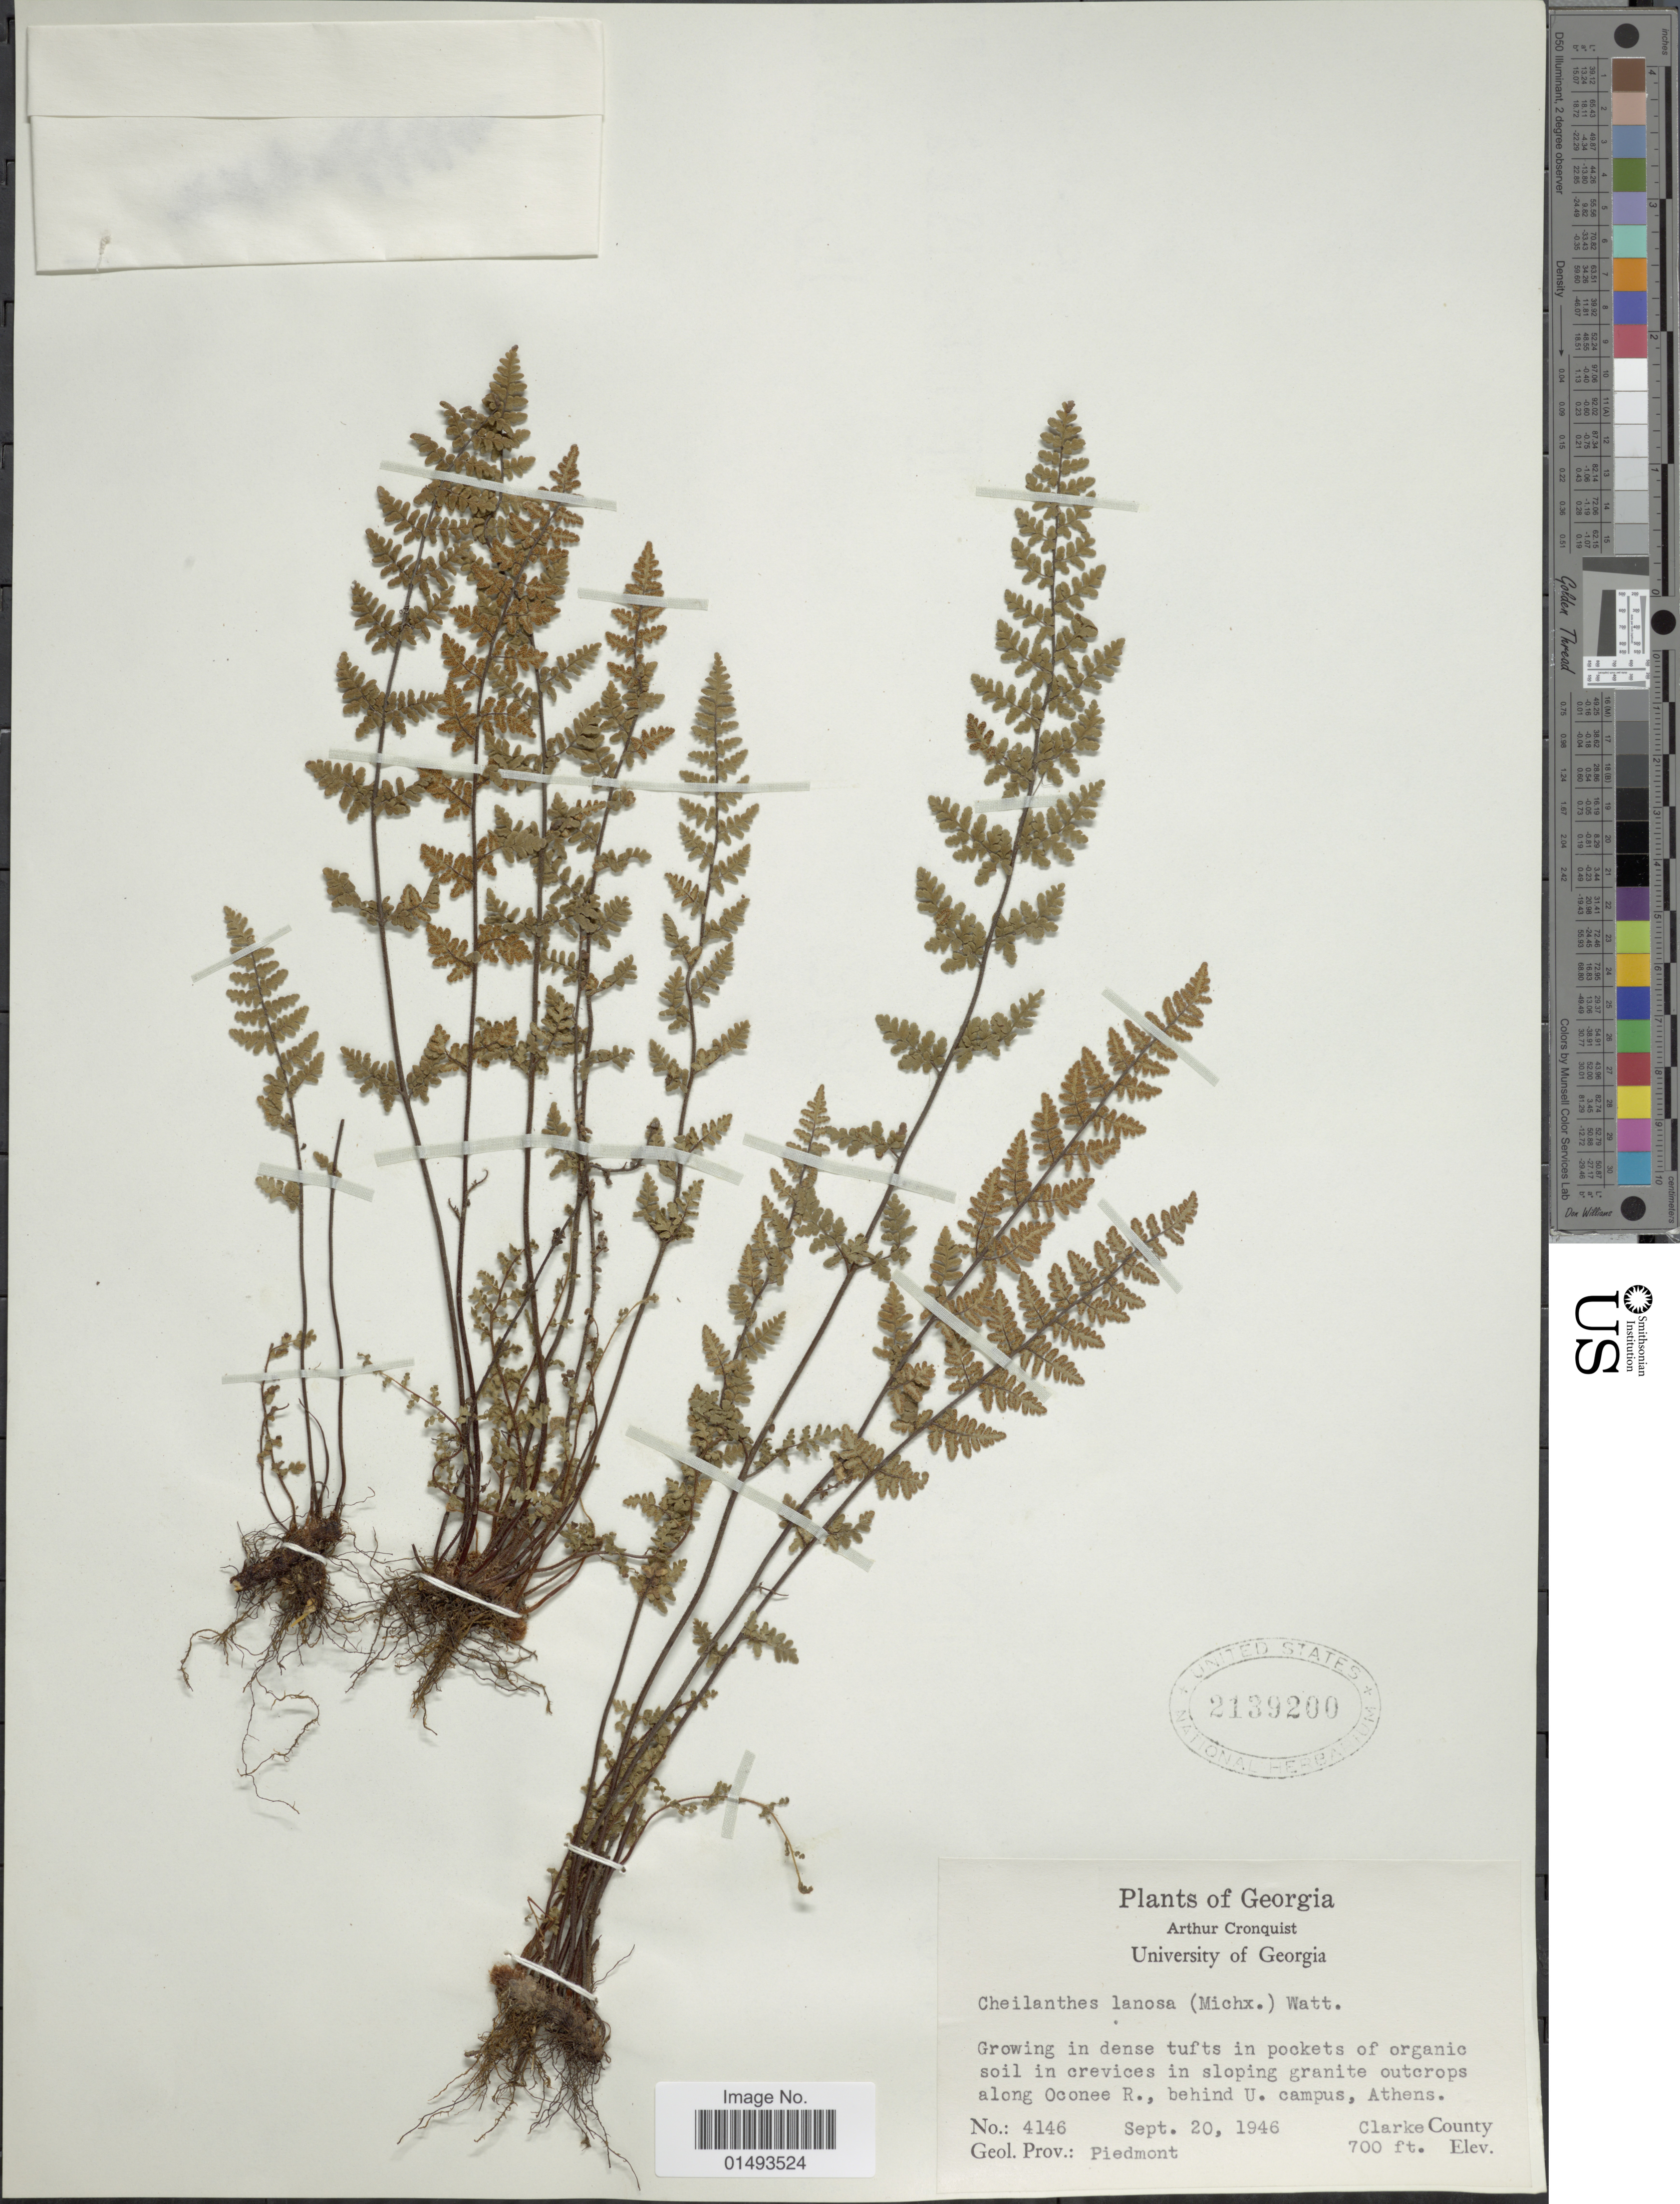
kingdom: Plantae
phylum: Tracheophyta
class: Polypodiopsida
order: Polypodiales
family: Pteridaceae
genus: Myriopteris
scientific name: Myriopteris lanosa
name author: (Michx.) Grusz & Windham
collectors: A. J. Cronquist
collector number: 4146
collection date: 1946-09-20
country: United States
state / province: Georgia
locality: Plants of Georgia, growing in dense tufts in pockets of organic soil in crevices in sloping granite outcrops along Oconee R., behind U. campus, Athens, Clarke County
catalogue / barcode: US 2139200